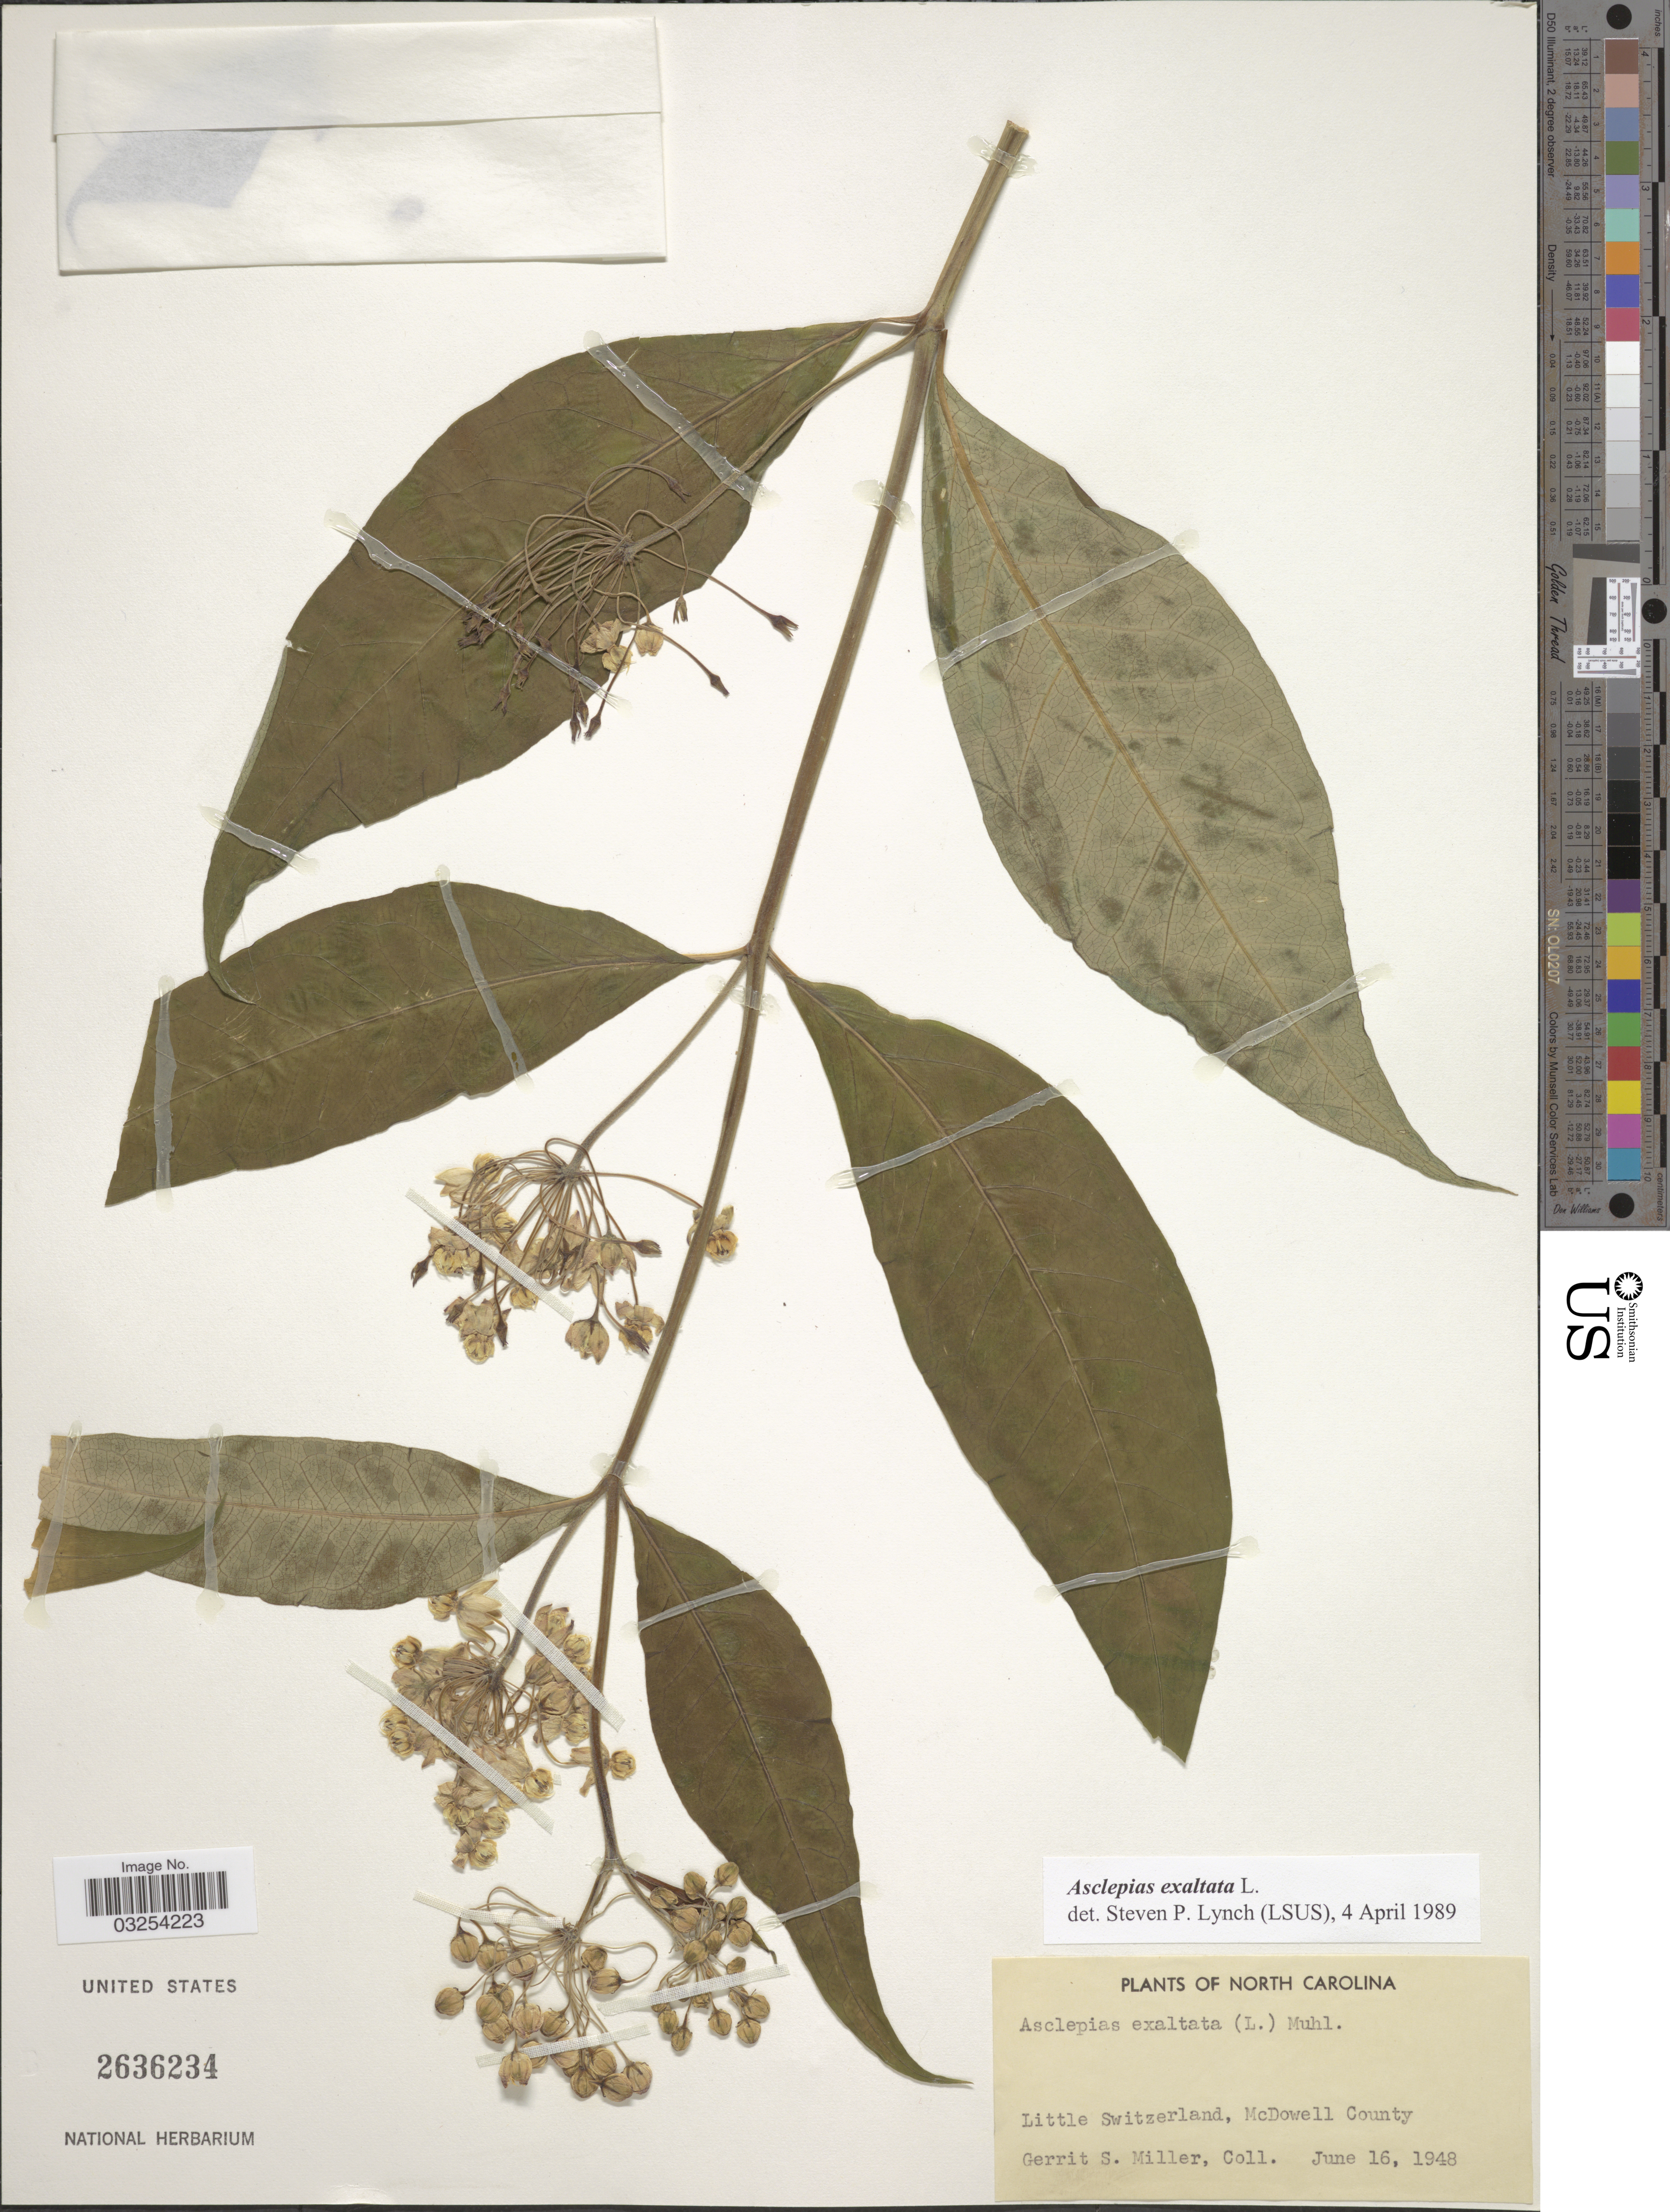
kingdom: Plantae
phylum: Tracheophyta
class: Magnoliopsida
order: Gentianales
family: Apocynaceae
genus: Asclepias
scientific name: Asclepias exaltata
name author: Muhl.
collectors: G. S. Miller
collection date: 1948-06-16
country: United States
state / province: North Carolina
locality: Little Switzerland, McDowell County.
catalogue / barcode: US 2636234